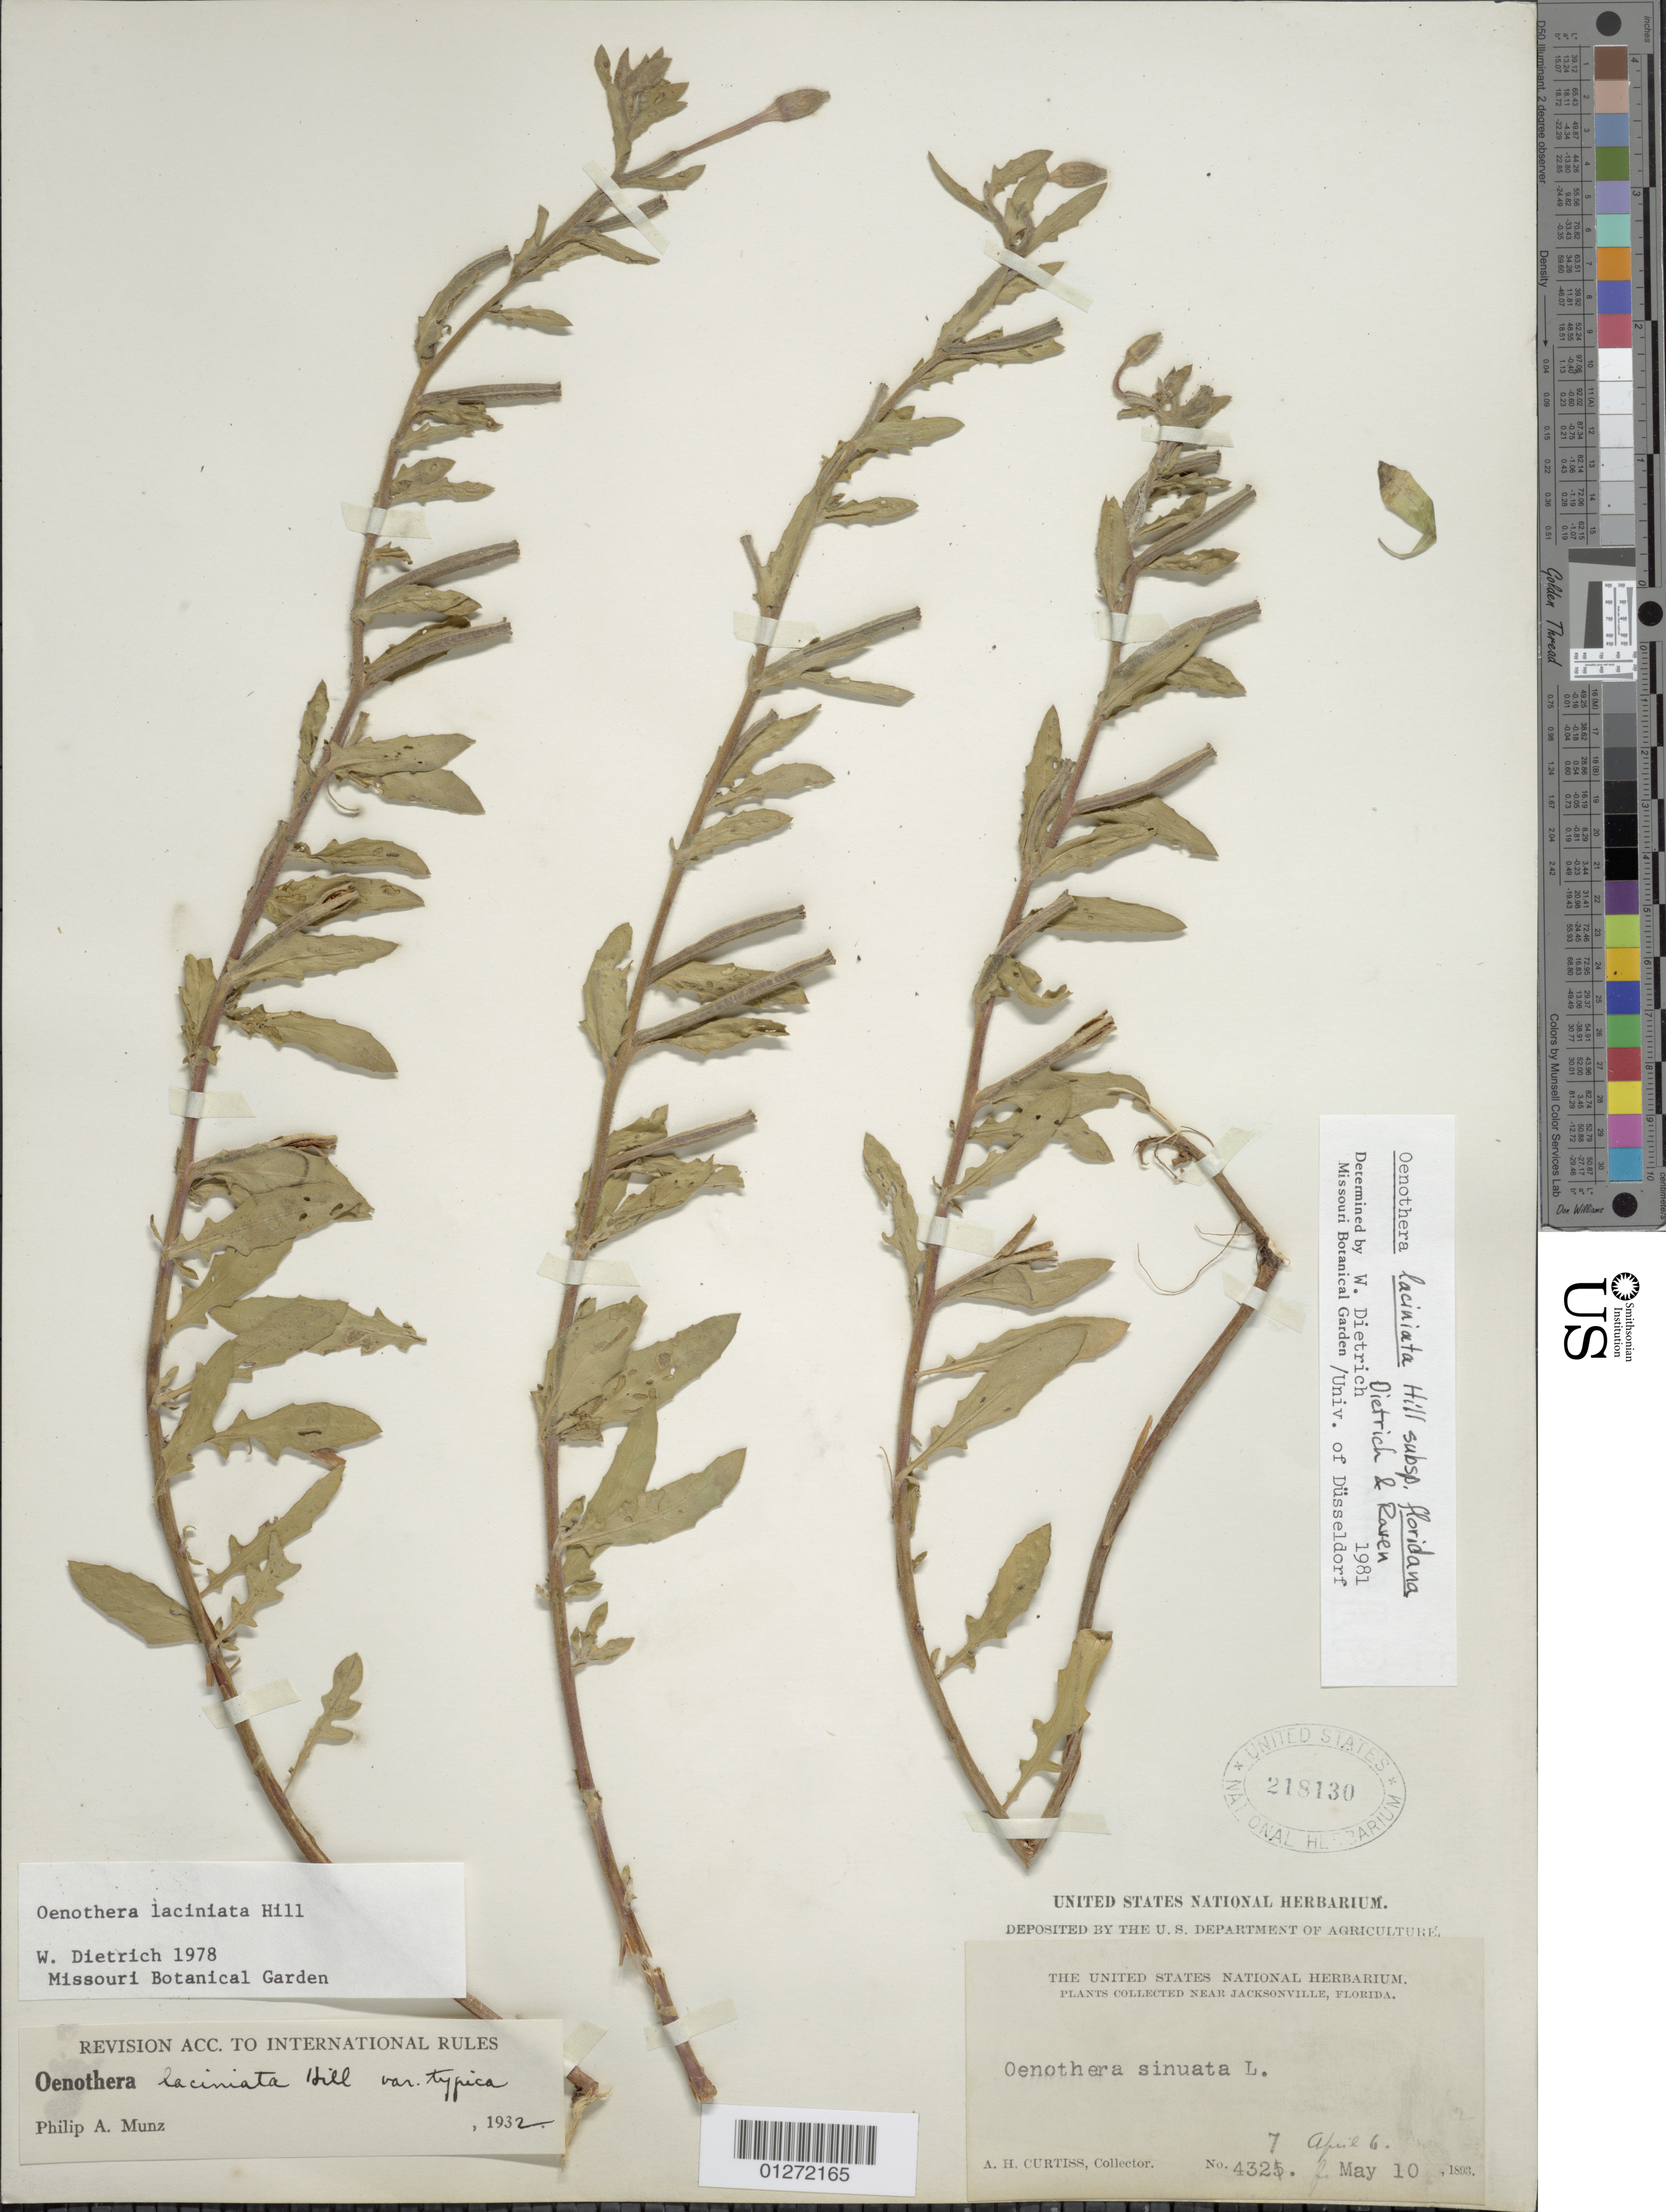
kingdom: Plantae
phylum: Tracheophyta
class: Magnoliopsida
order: Myrtales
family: Onagraceae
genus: Oenothera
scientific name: Oenothera laciniata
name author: Hill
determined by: Dietrich, W.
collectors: A. H. Curtiss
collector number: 4327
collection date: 1893-04-06/1893-05-10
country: United States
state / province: Florida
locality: near Jacksonville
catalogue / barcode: US 218130